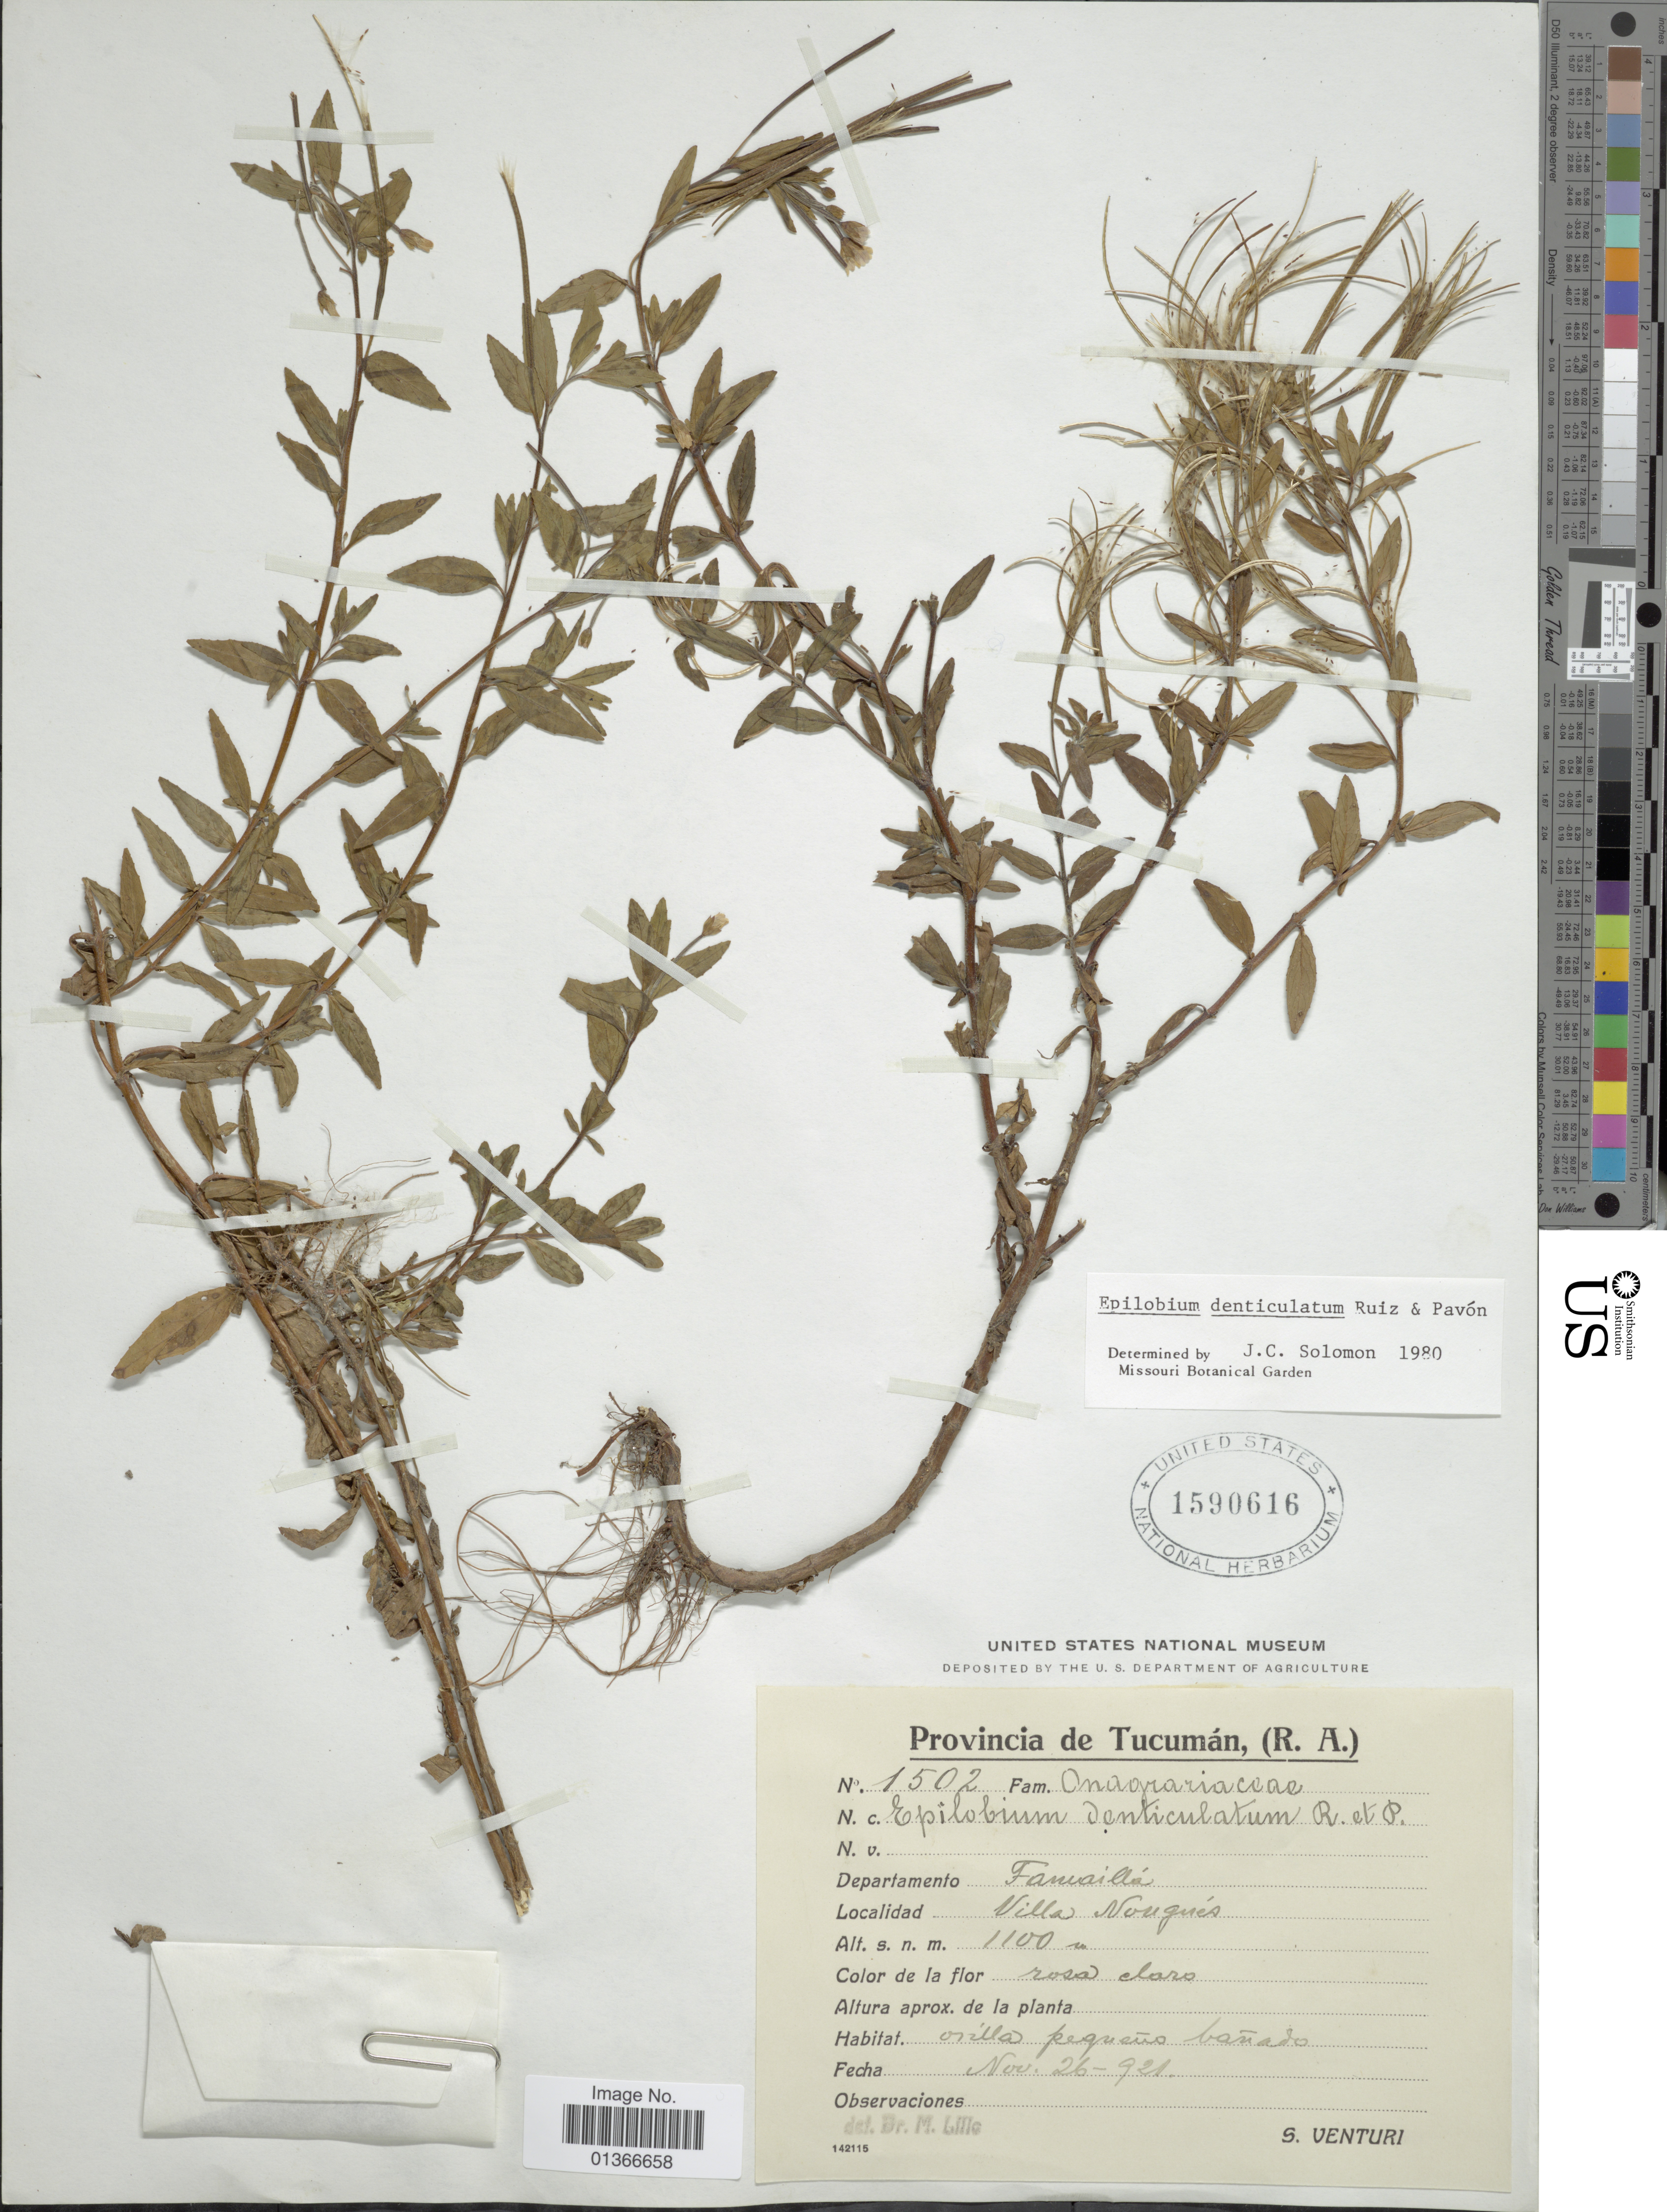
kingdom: Plantae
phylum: Tracheophyta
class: Magnoliopsida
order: Myrtales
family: Onagraceae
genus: Epilobium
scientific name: Epilobium denticulatum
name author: Ruiz & Pav.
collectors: S. Venturi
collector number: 1502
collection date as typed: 921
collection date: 1921-11-26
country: Argentina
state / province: Tucuman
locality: Departamento Famaillá, Villa Nougués.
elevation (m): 1100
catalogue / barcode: US 1590616